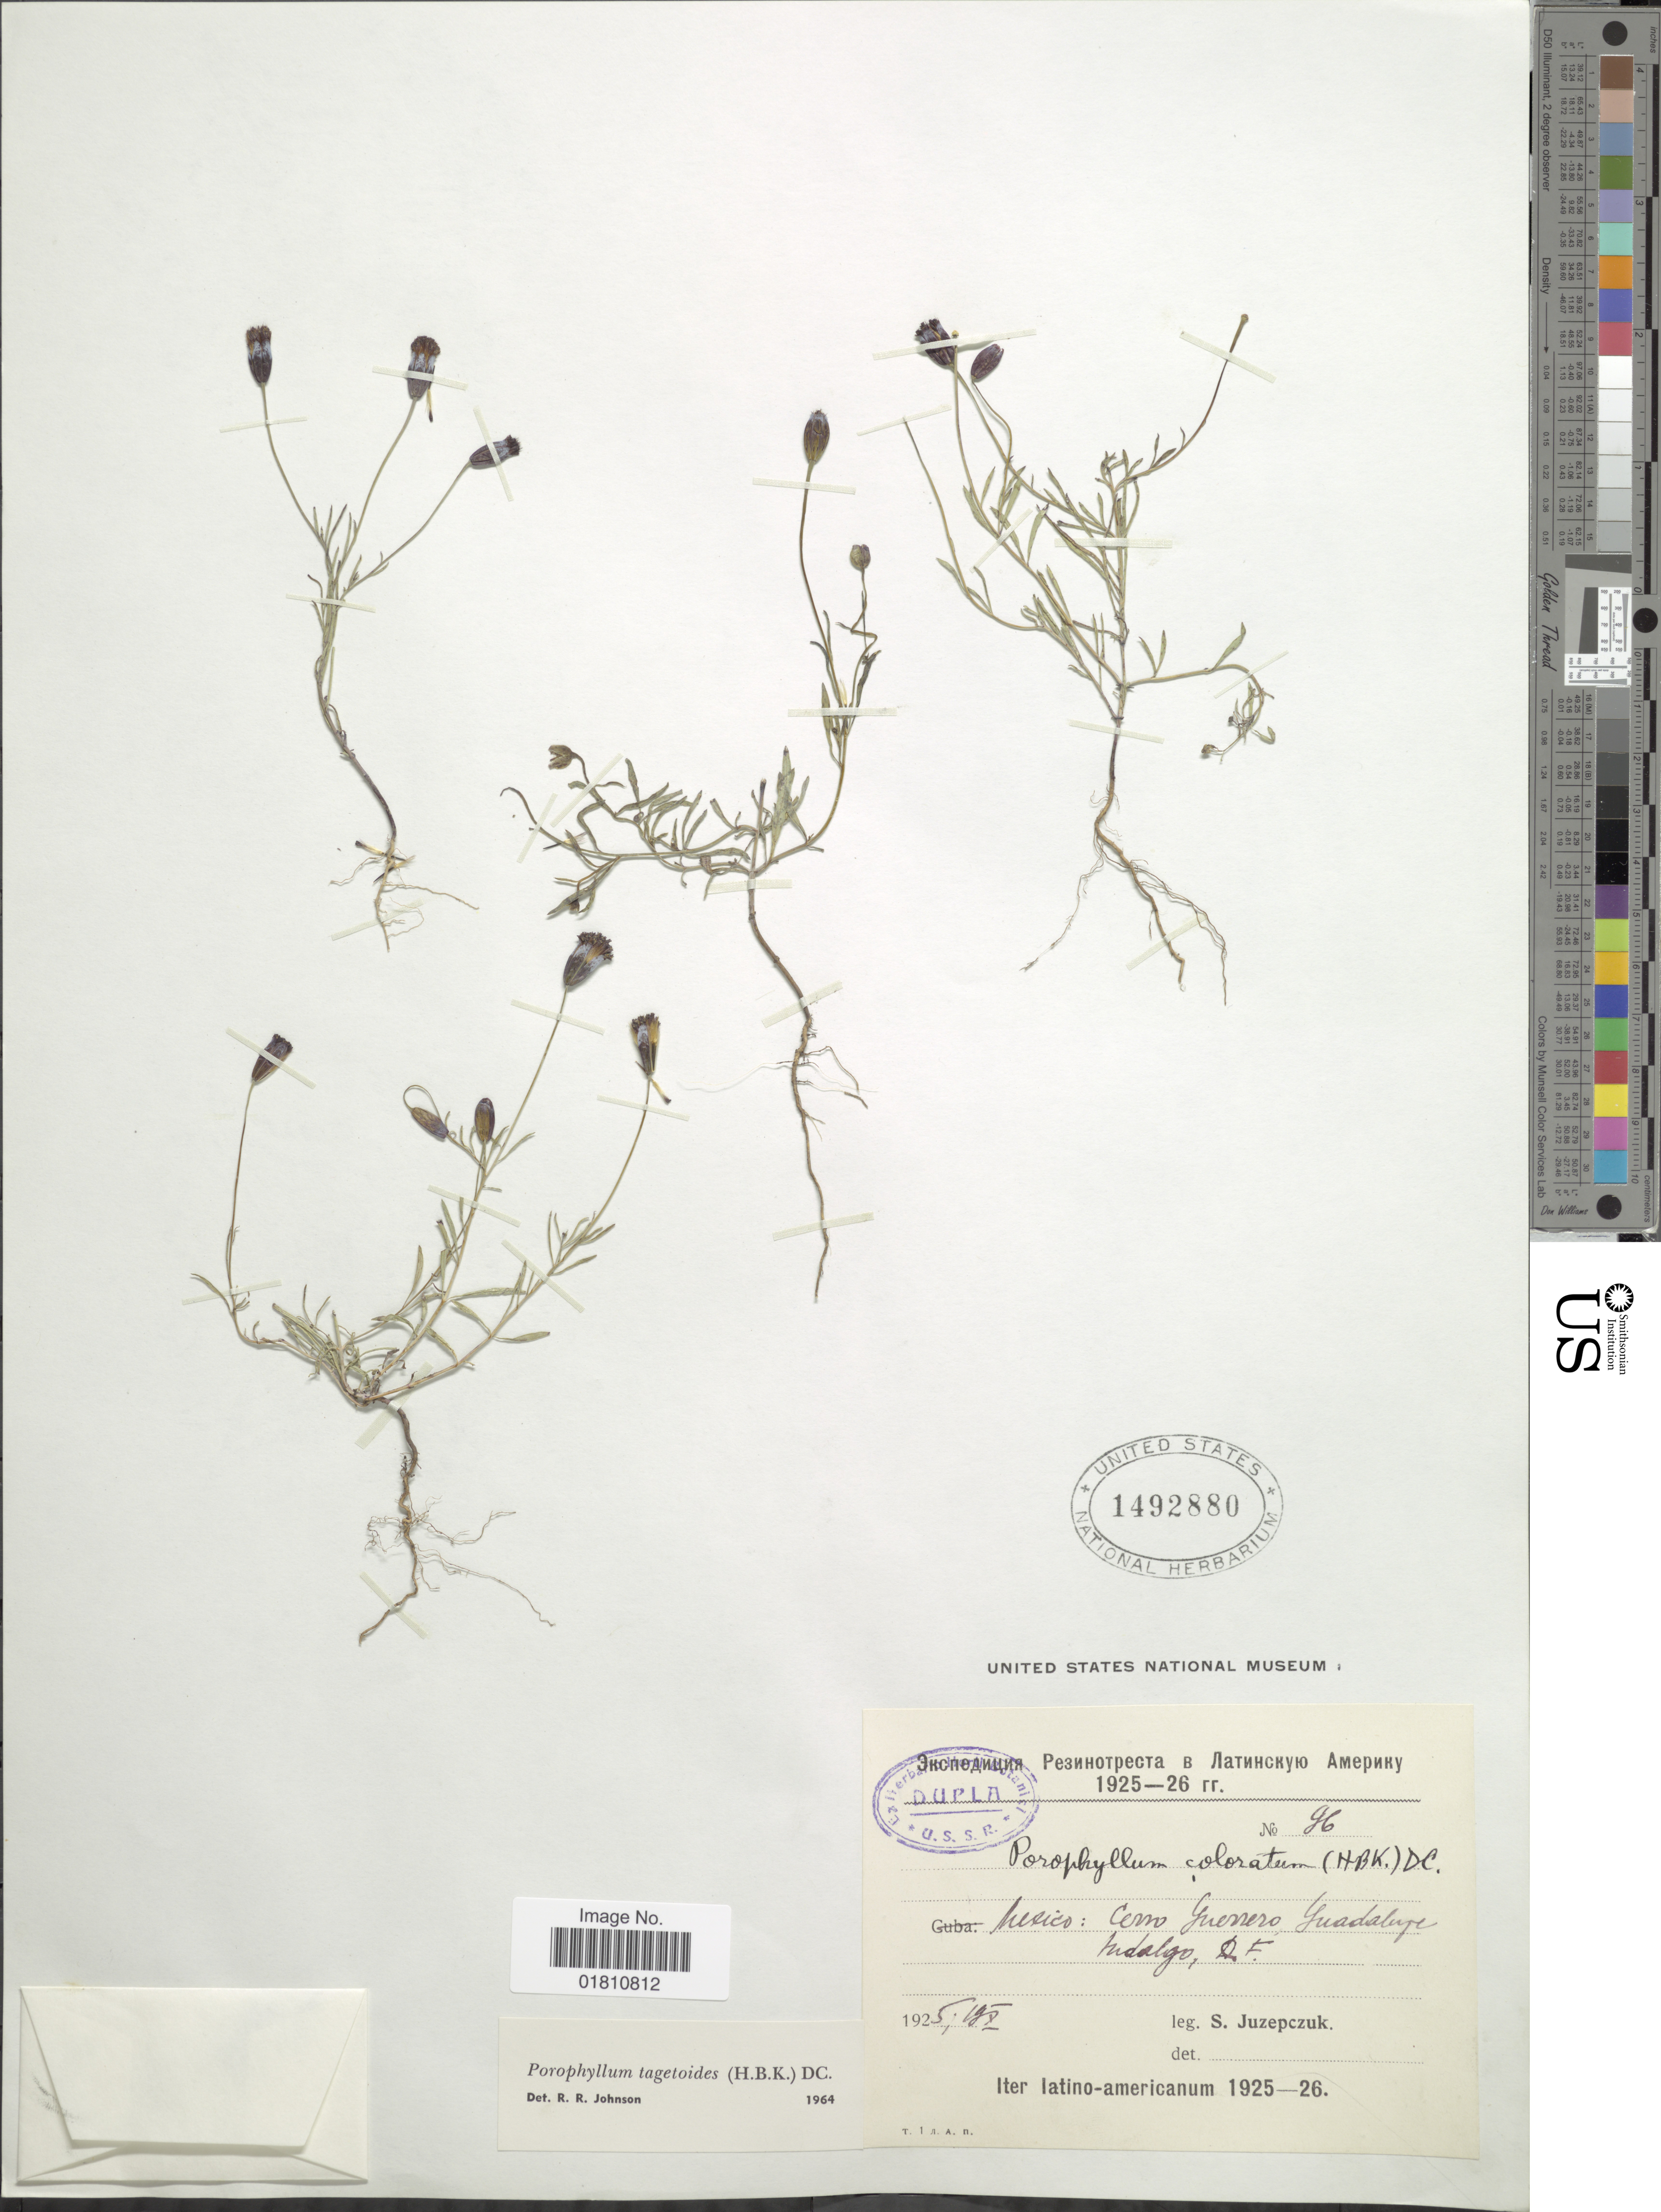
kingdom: Plantae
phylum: Tracheophyta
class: Magnoliopsida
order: Asterales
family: Asteraceae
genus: Porophyllum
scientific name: Porophyllum tagetoides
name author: (Kunth) DC.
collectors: S. V. Juzepczuk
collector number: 96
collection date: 1925-07-19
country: Mexico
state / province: Distrito Federal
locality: Cerro Guerrero Guadalupe Hidalgo.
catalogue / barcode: US 1492880